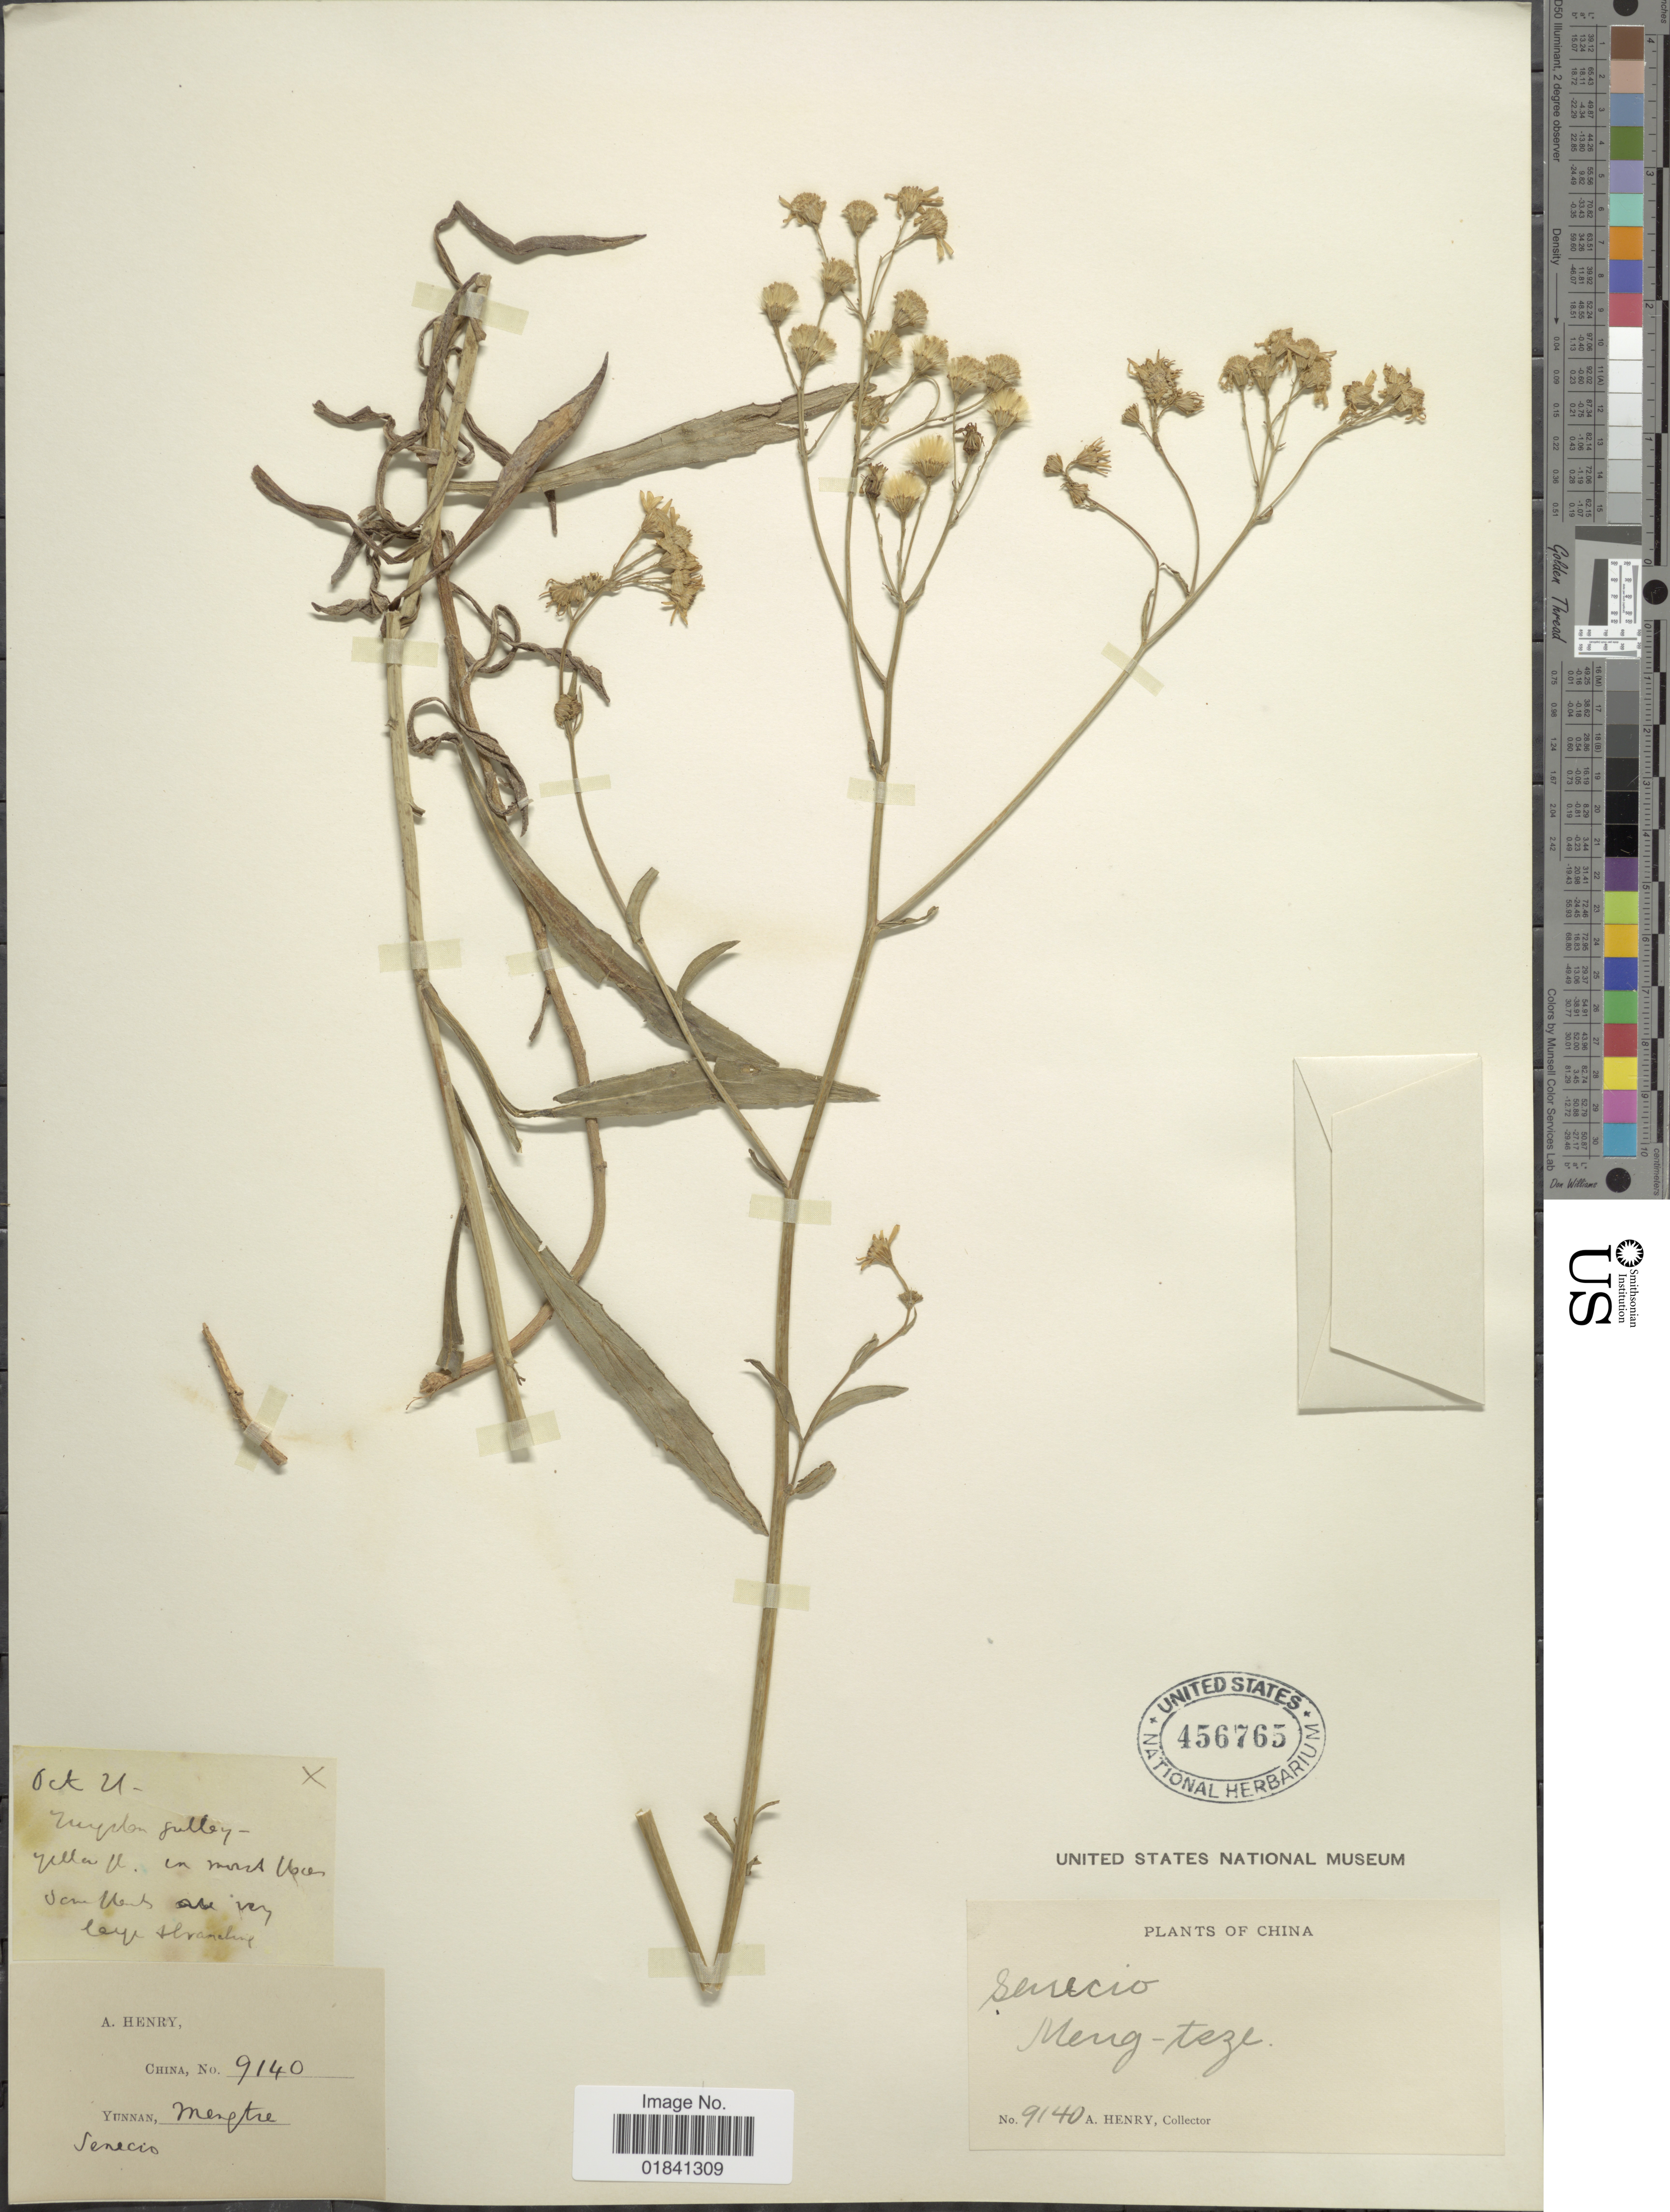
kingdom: Plantae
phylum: Tracheophyta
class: Magnoliopsida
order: Asterales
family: Asteraceae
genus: Senecio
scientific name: Senecio linifolius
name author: (DC.) C.B. Clarke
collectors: A. Henry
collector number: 9140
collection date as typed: Transcribed d/m/y: /10/21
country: China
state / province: Yunnan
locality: Meng-tse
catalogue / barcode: US 456765